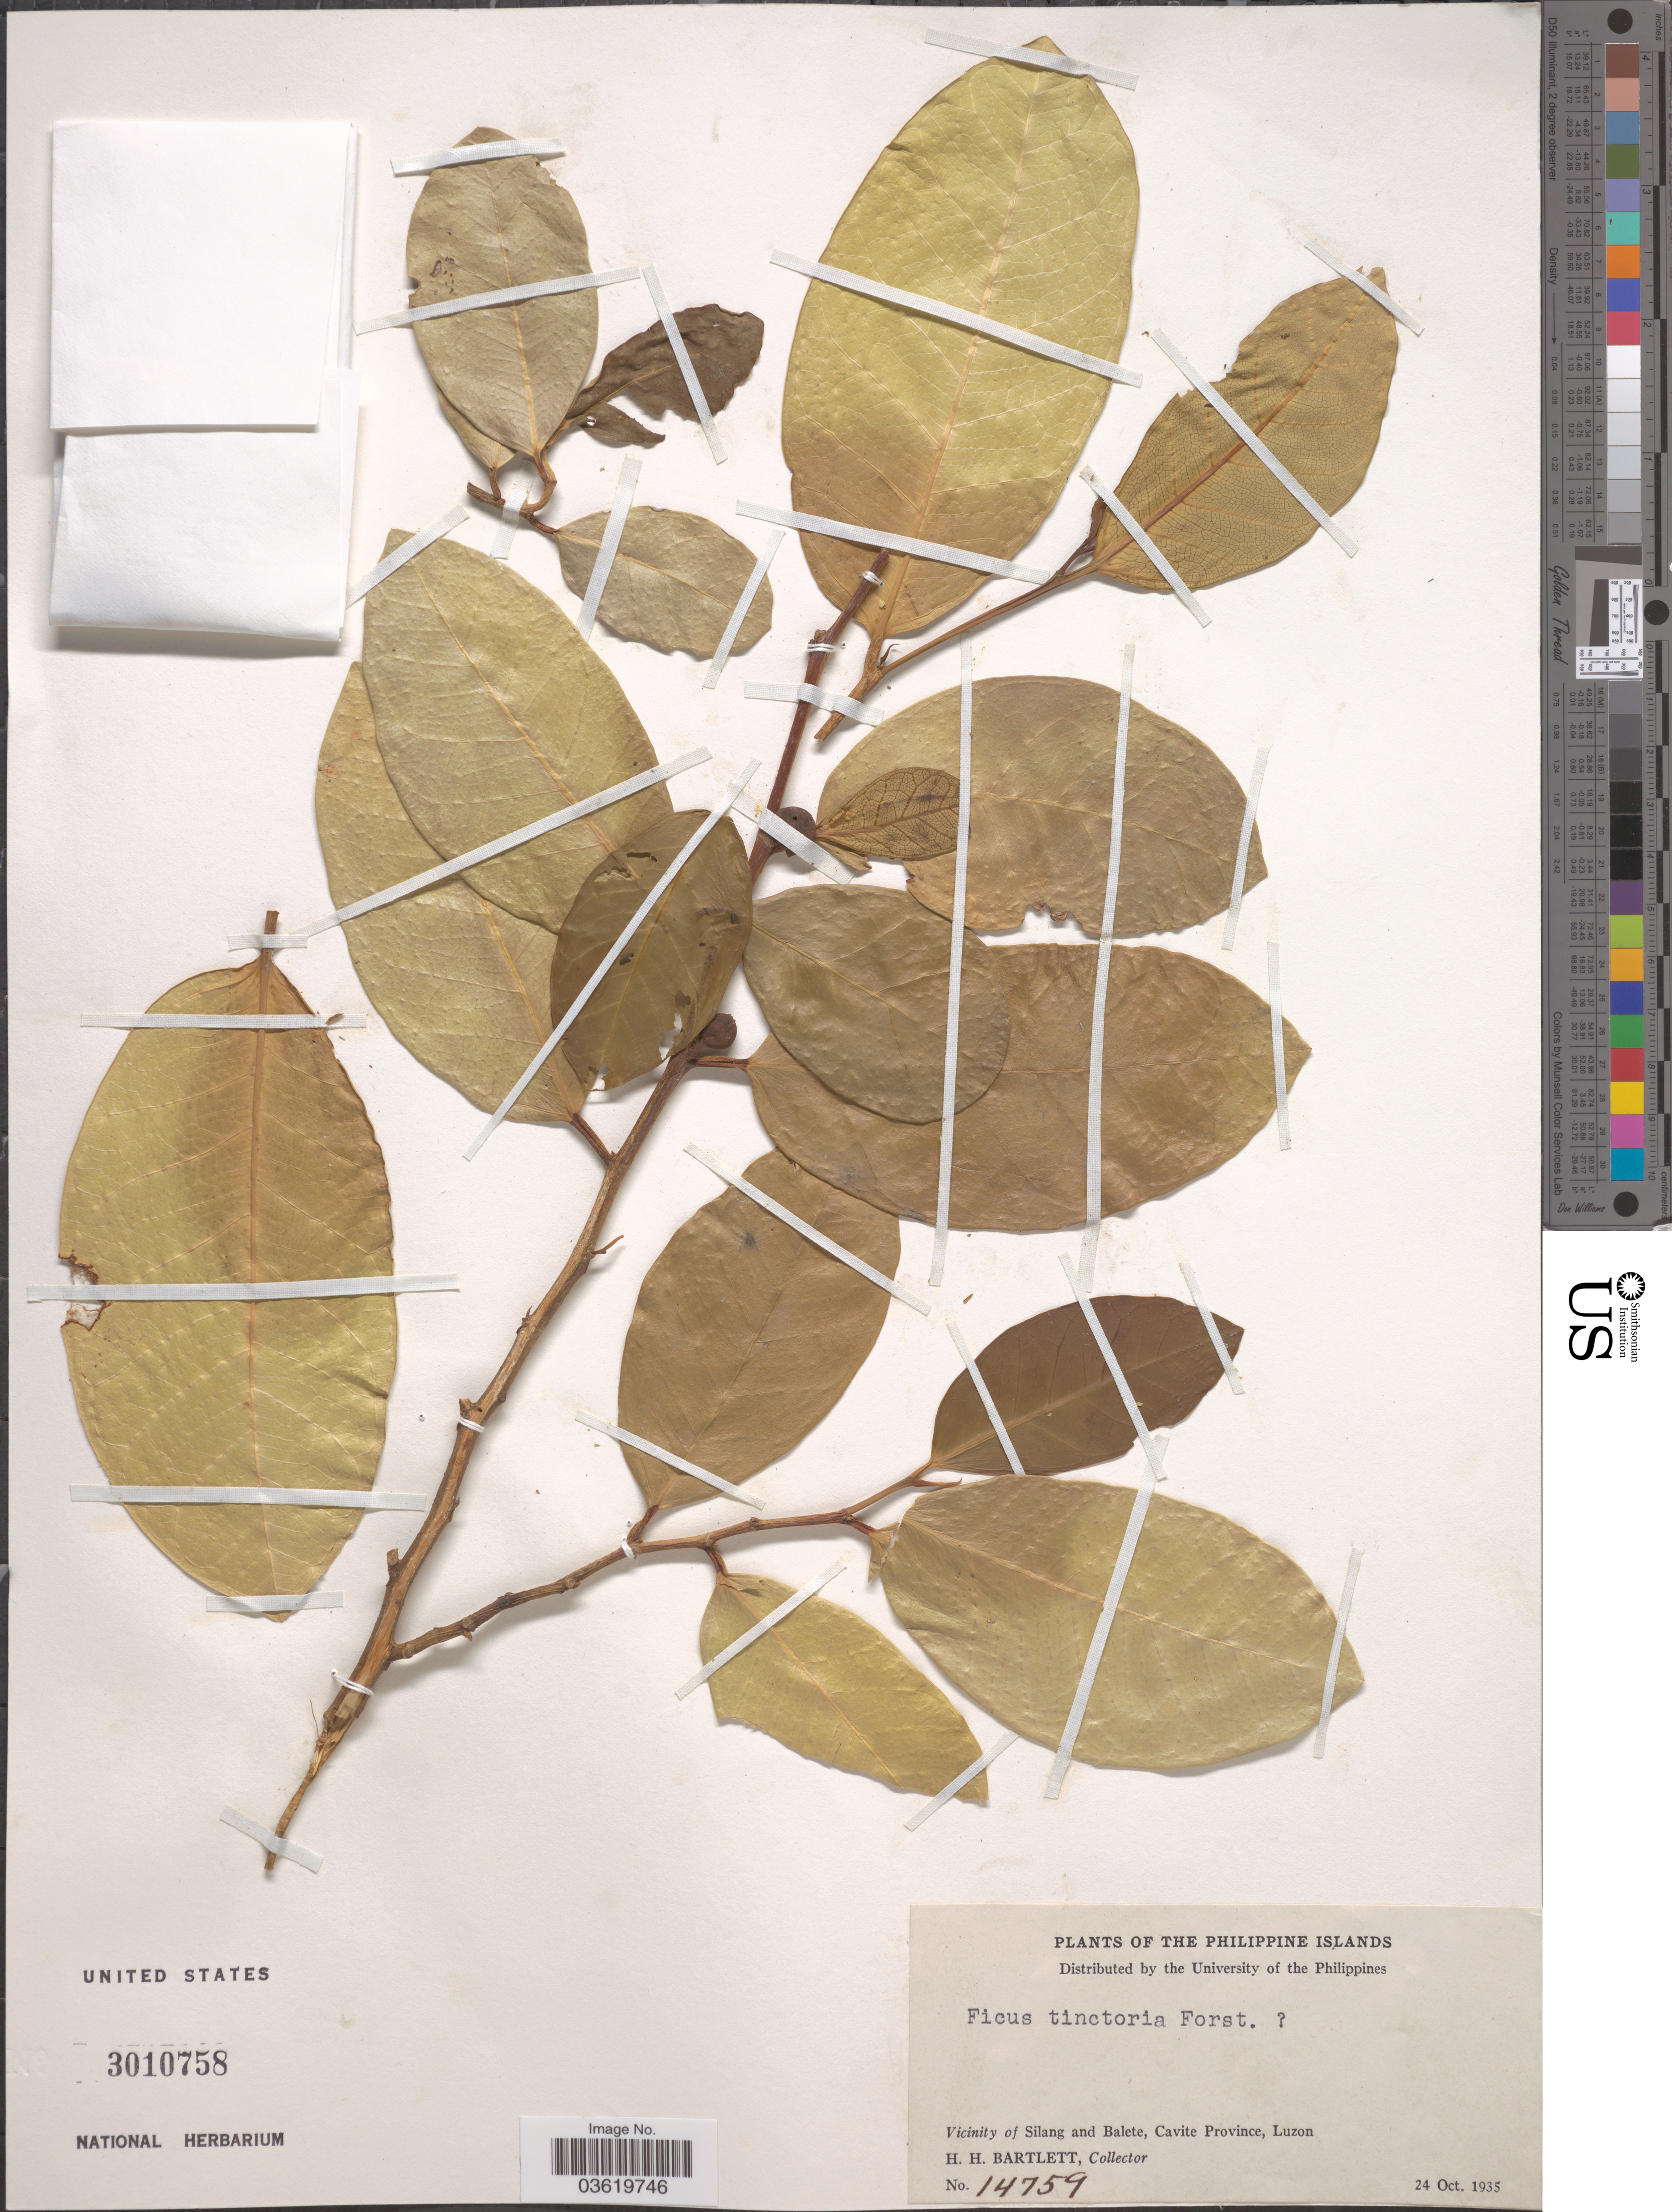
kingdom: Plantae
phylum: Tracheophyta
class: Magnoliopsida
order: Rosales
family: Moraceae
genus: Ficus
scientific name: Ficus tinctoria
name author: G. Forst.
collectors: H. H. Bartlett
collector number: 14759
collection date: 1935-10-24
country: Philippines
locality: Philippine Islands. Vicinity of Silang and Balete, Cavite Province, Luzon.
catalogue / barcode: US 3010758